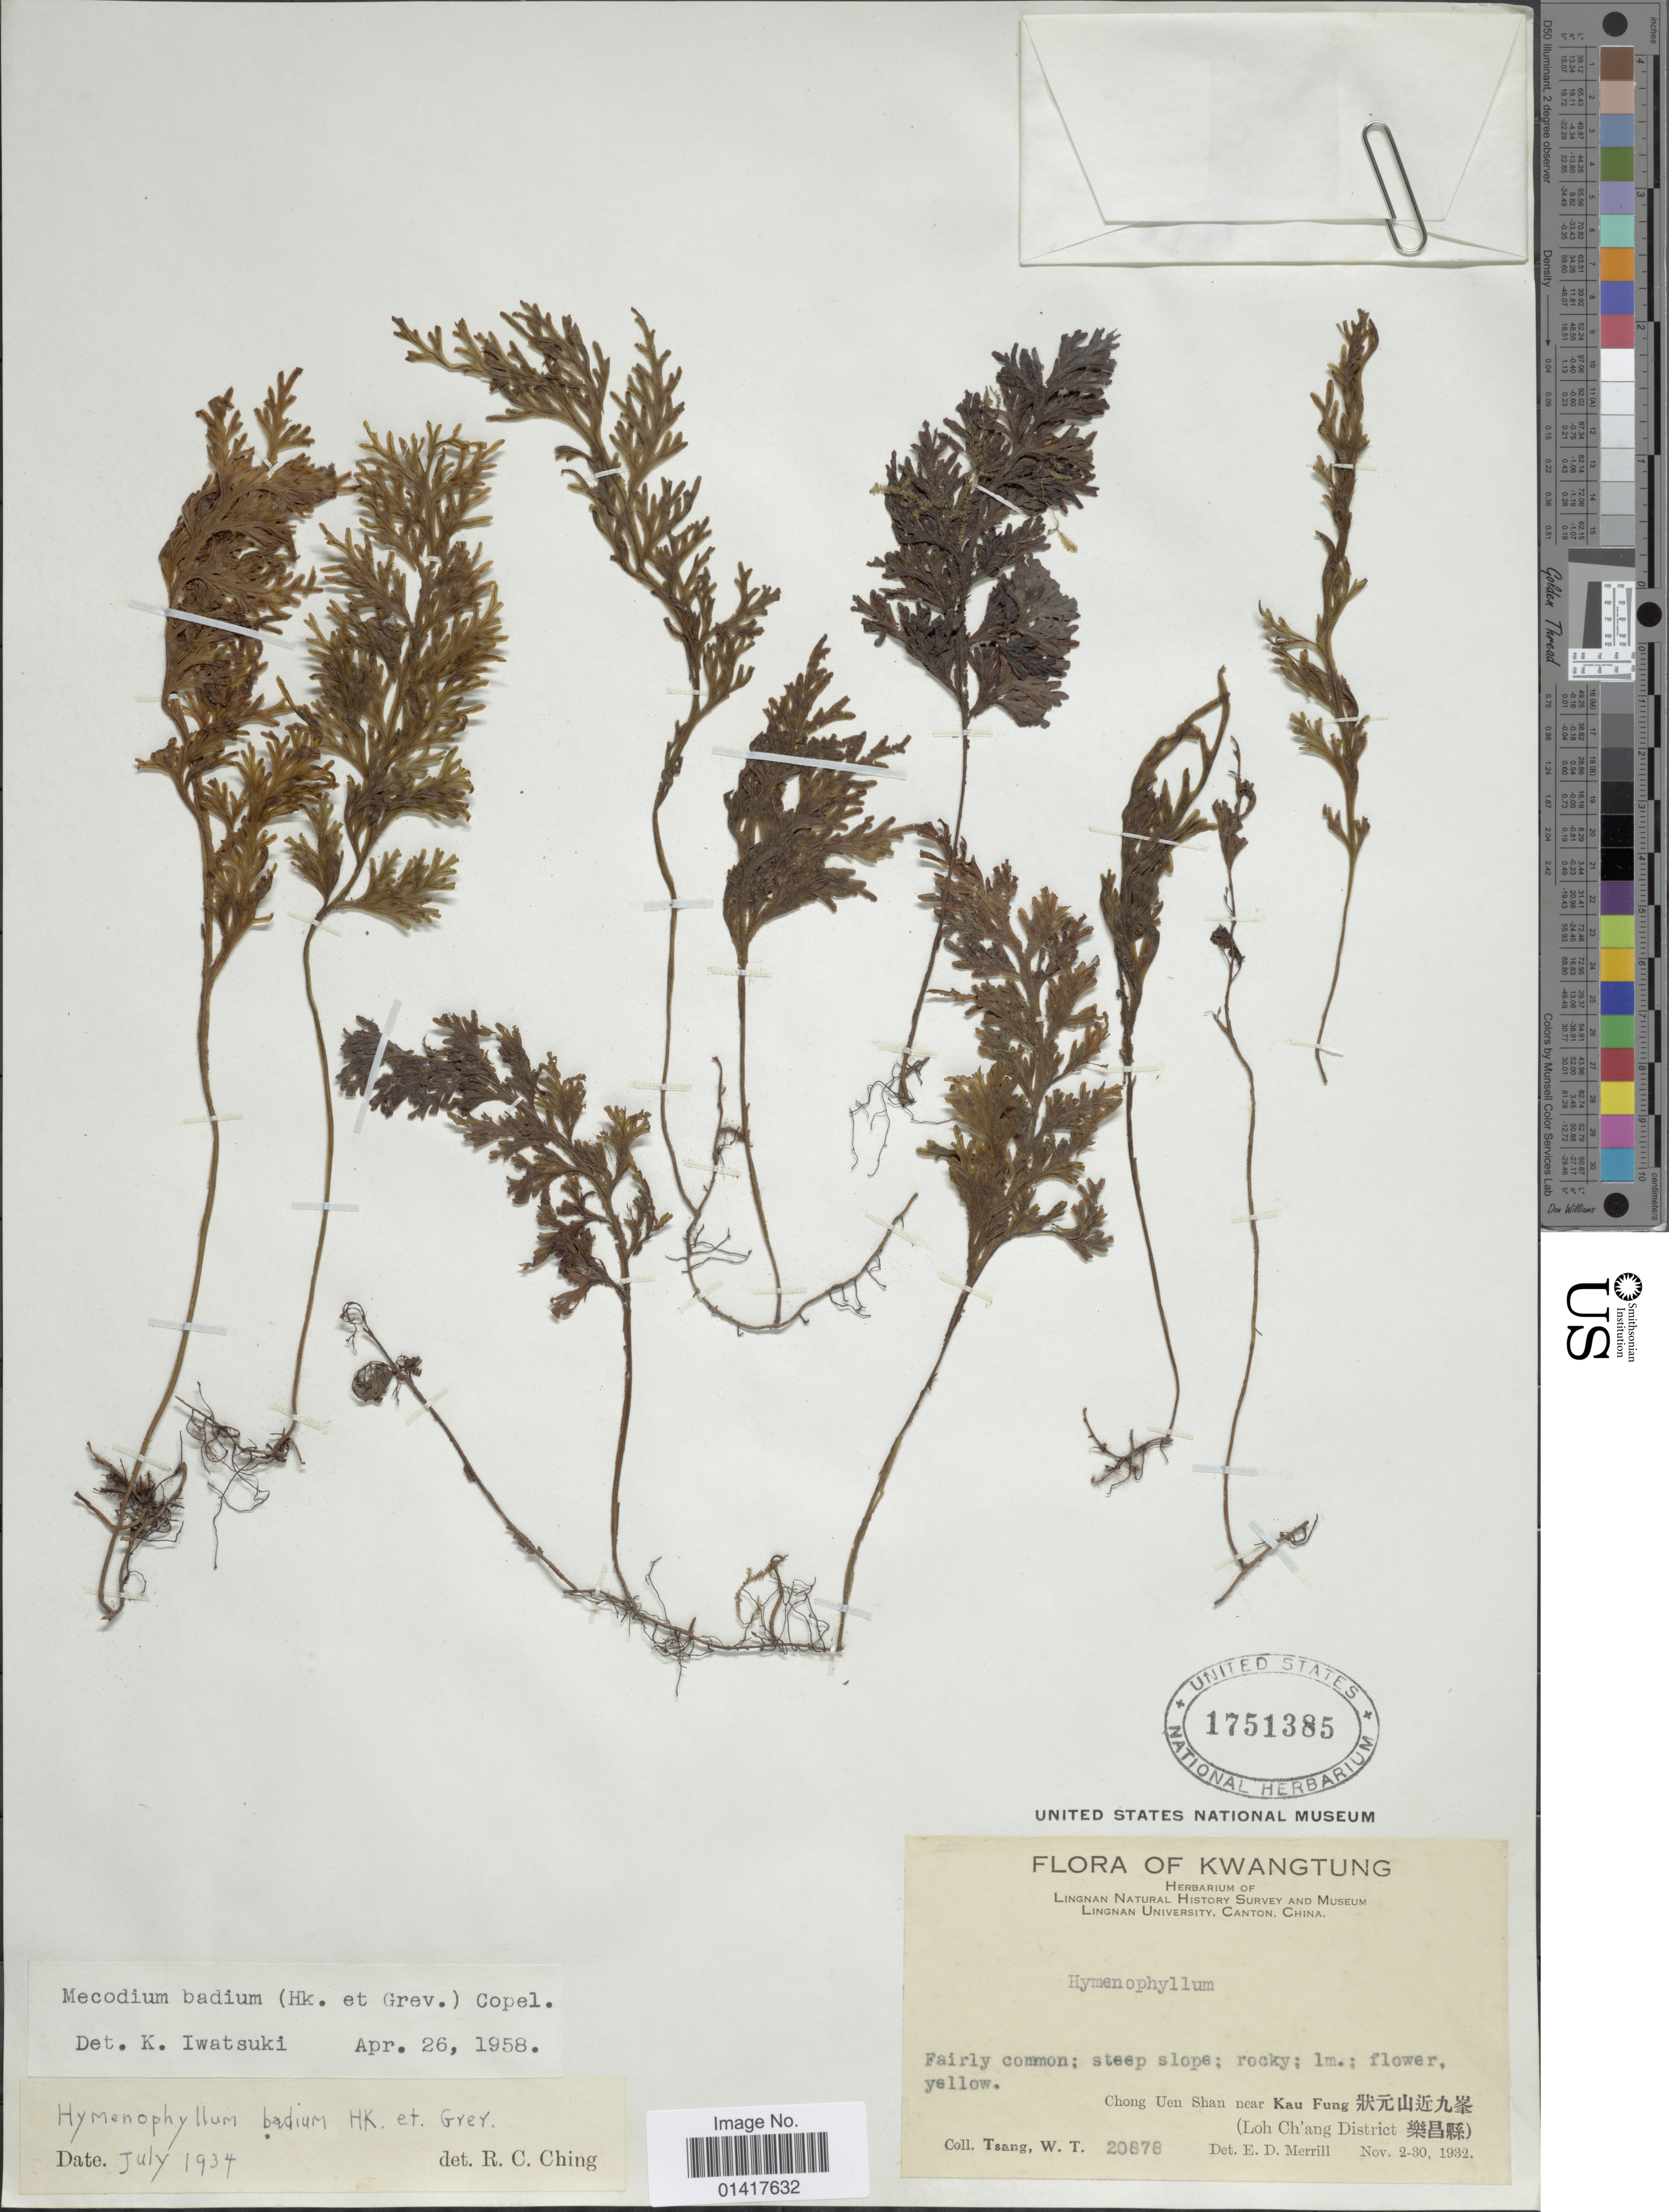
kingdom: Plantae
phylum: Tracheophyta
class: Polypodiopsida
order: Hymenophyllales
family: Hymenophyllaceae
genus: Hymenophyllum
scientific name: Hymenophyllum badium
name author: Hook. & Grev.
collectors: W. T. Tsang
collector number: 20878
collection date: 1932-11-02/1932-11-30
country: China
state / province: Guangdong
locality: Chong uen Shan near Kau fung. (Loh Ch'ang District)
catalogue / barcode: US 1751385